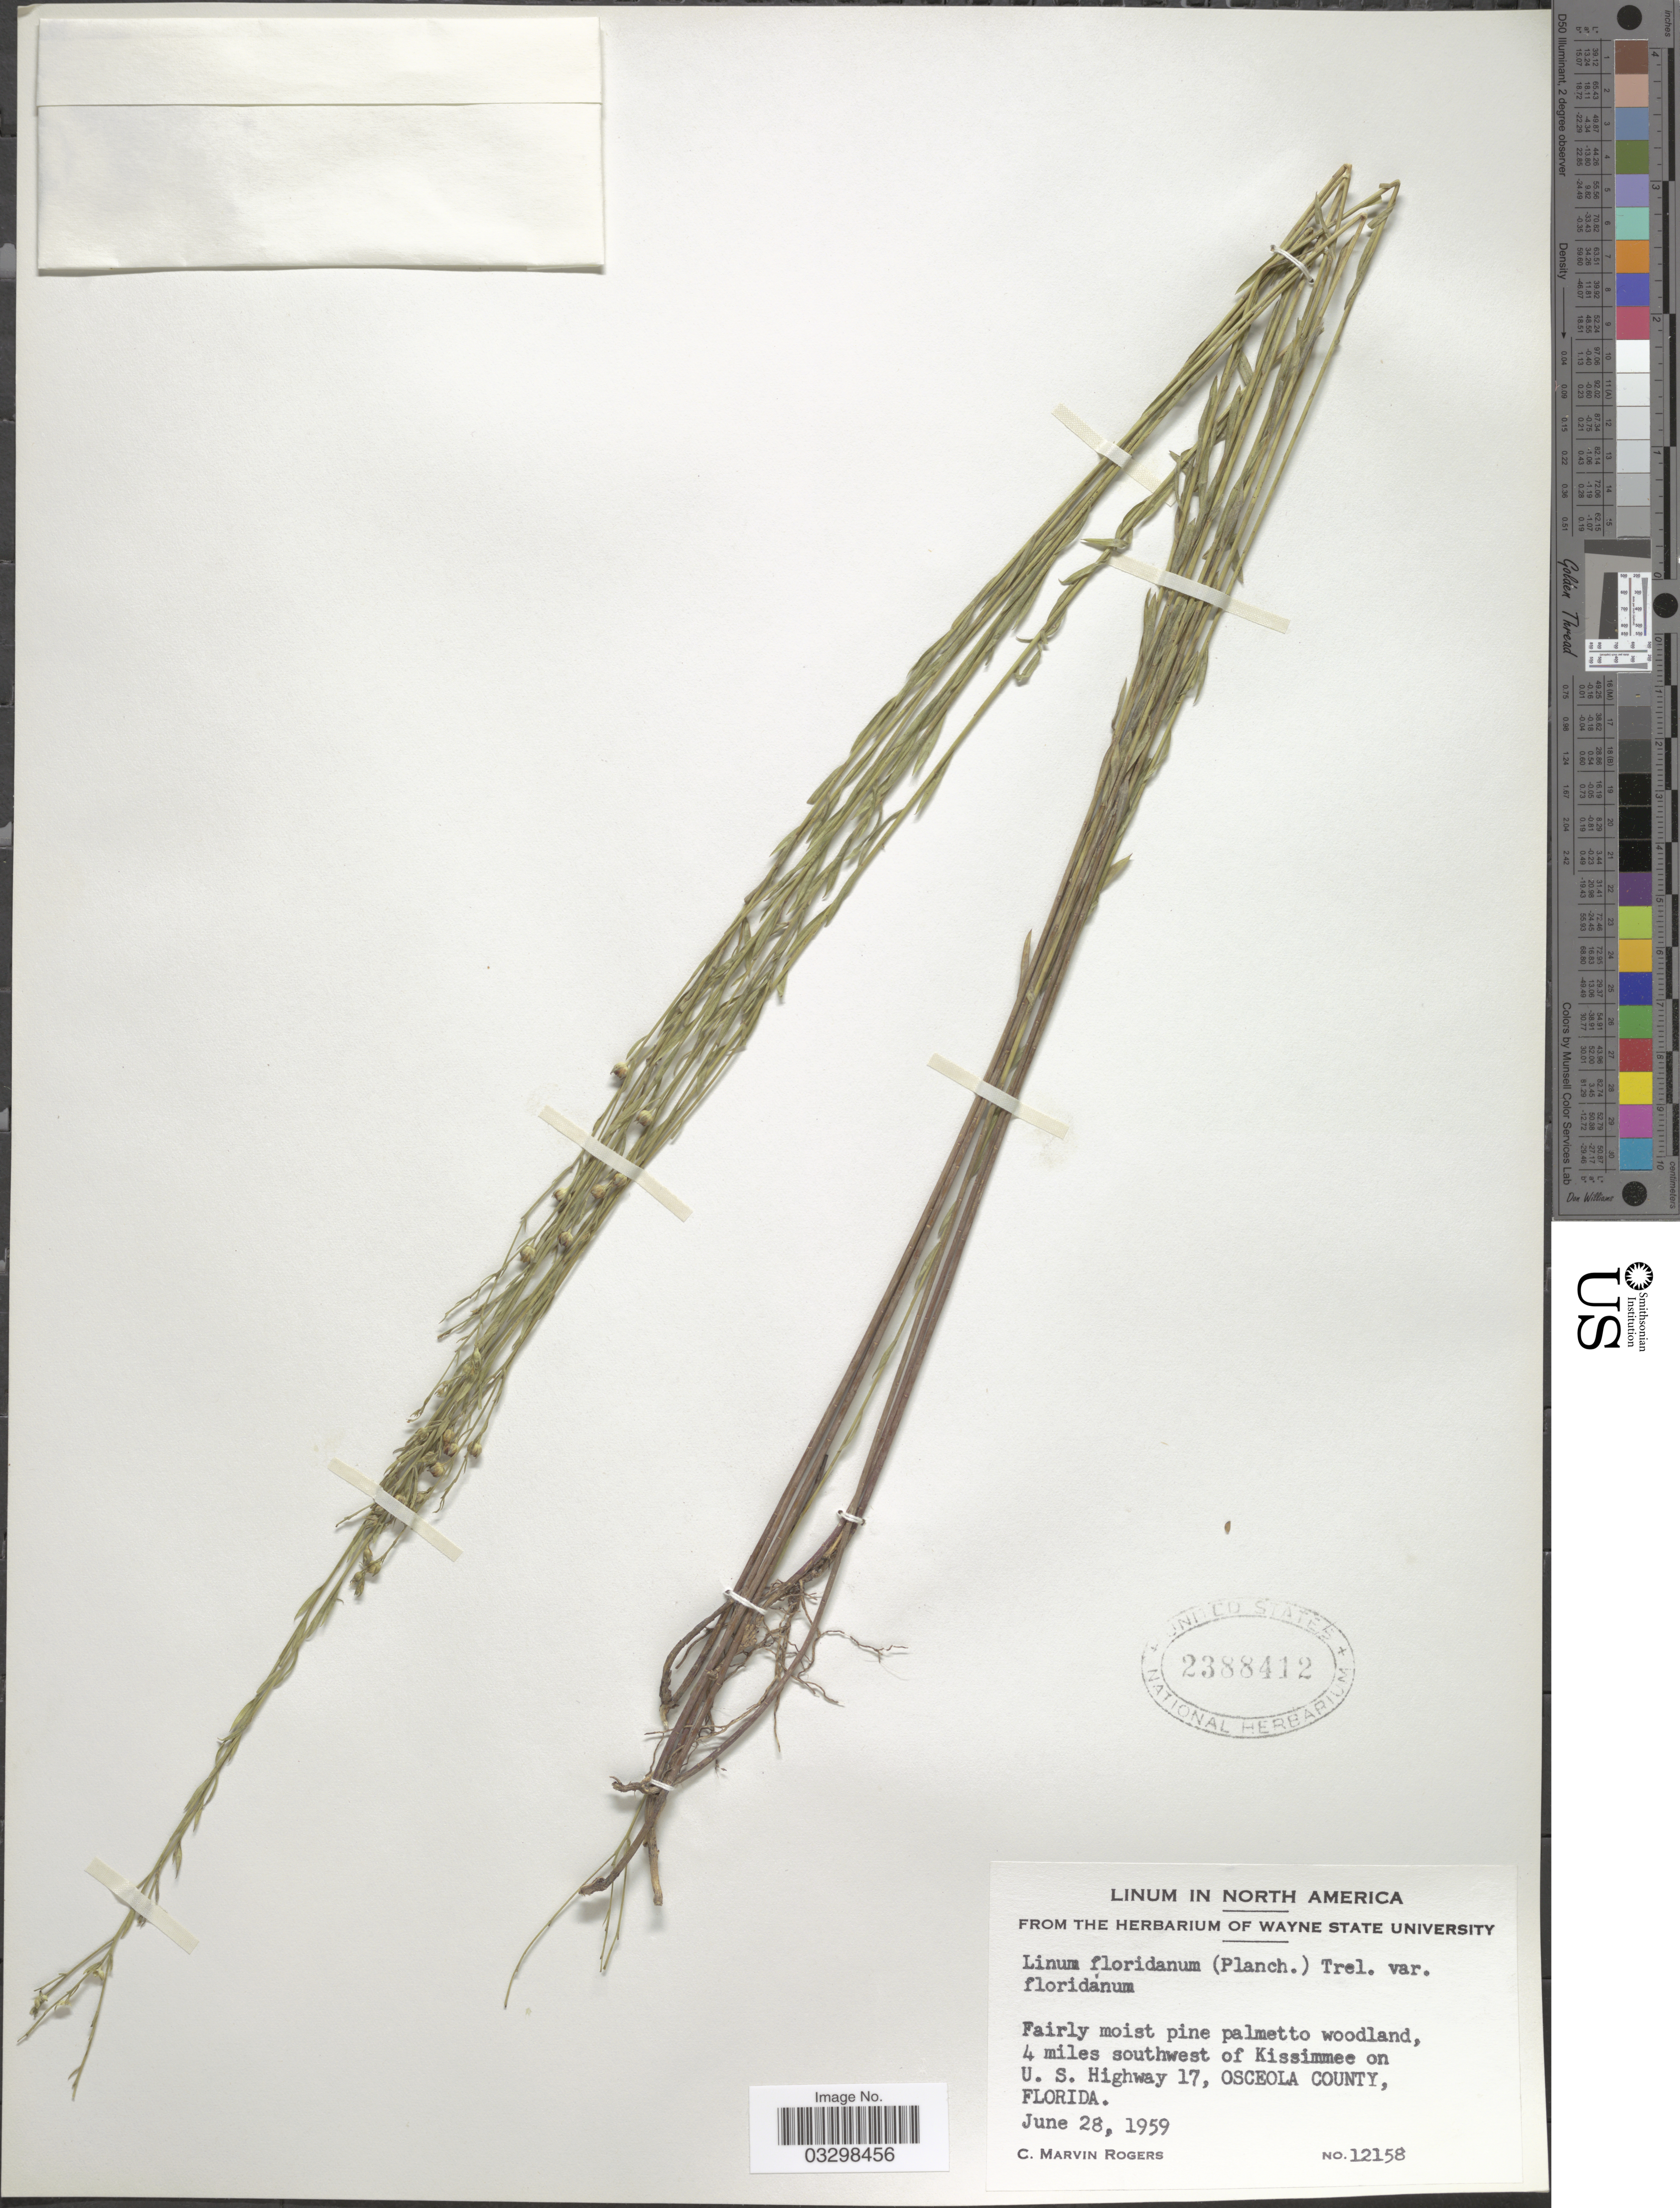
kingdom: Plantae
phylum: Tracheophyta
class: Magnoliopsida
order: Malpighiales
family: Linaceae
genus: Linum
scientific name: Linum floridanum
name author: (Planch.) Trel.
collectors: C. M. Rogers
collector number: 12158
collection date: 1959-06-28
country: United States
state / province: Florida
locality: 4 miles southwest of Kissimmee on U. S. Highway 17, Osceola County.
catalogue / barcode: US 2388412